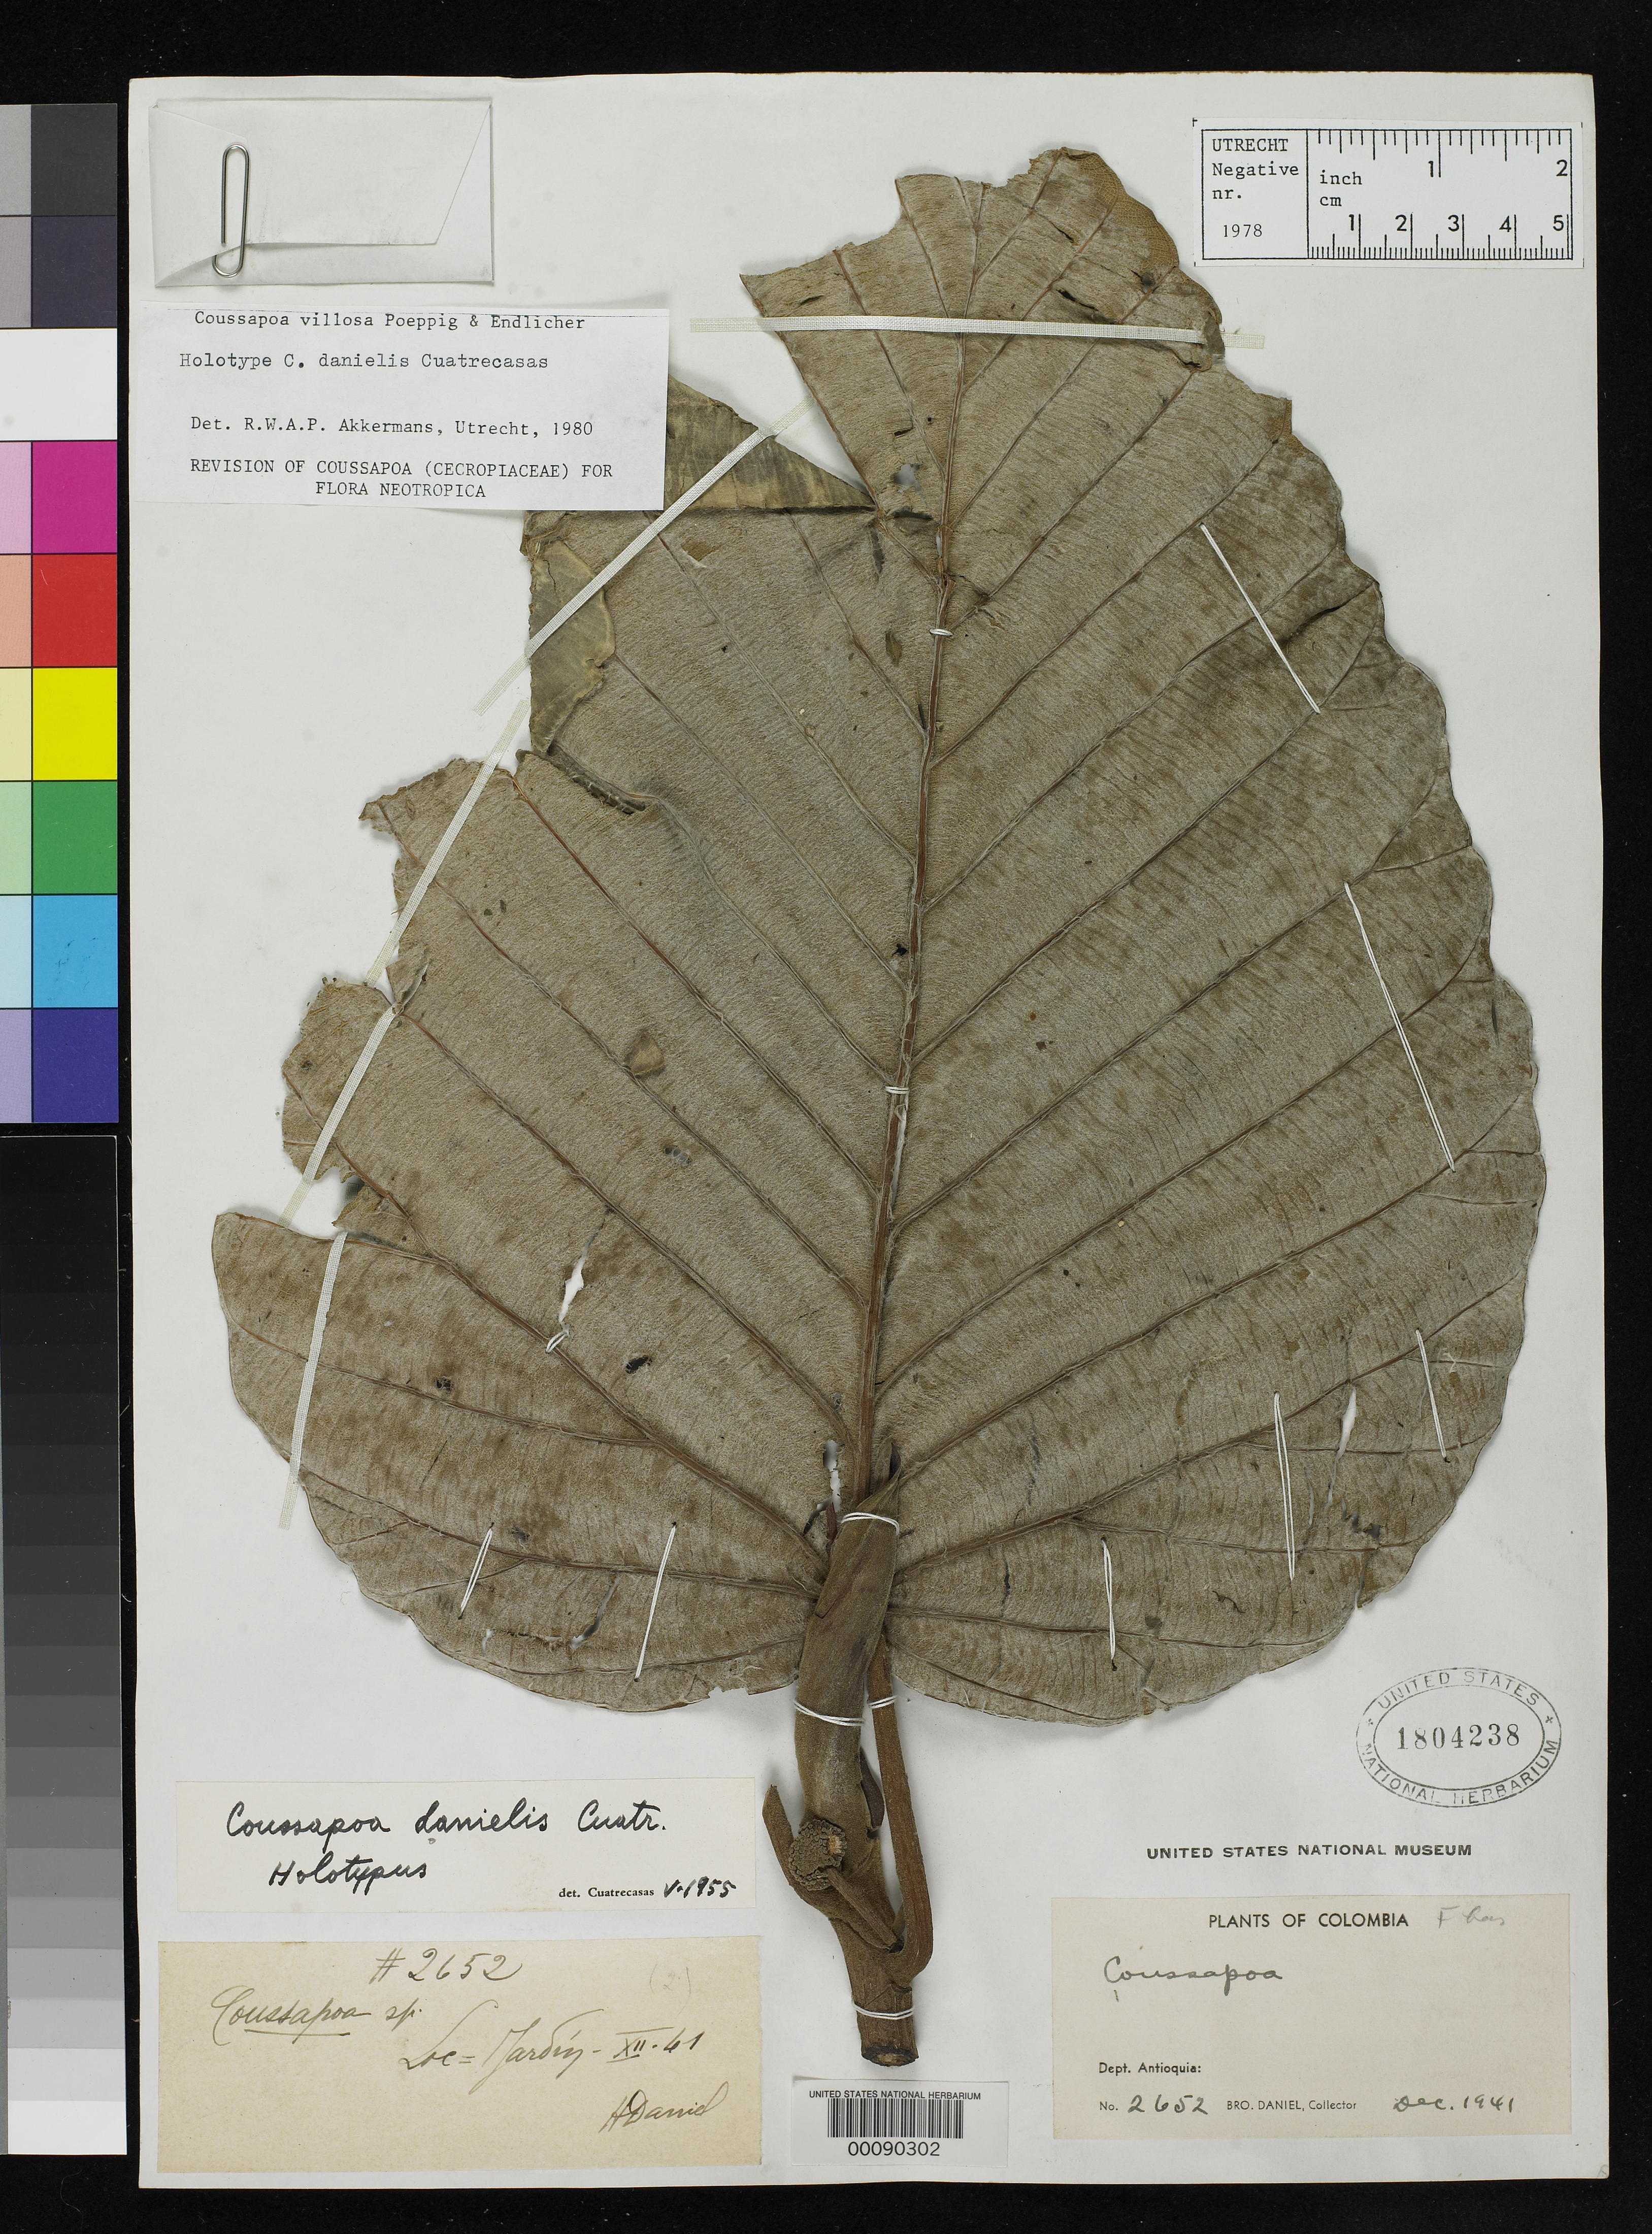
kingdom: Plantae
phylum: Tracheophyta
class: Magnoliopsida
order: Rosales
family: Urticaceae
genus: Coussapoa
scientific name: Coussapoa danielis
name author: Cuatrec.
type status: Holotype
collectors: Bro. Daniel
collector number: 2652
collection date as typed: Dec 1941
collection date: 1941-12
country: Colombia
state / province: Antioquia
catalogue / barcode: US 1804238